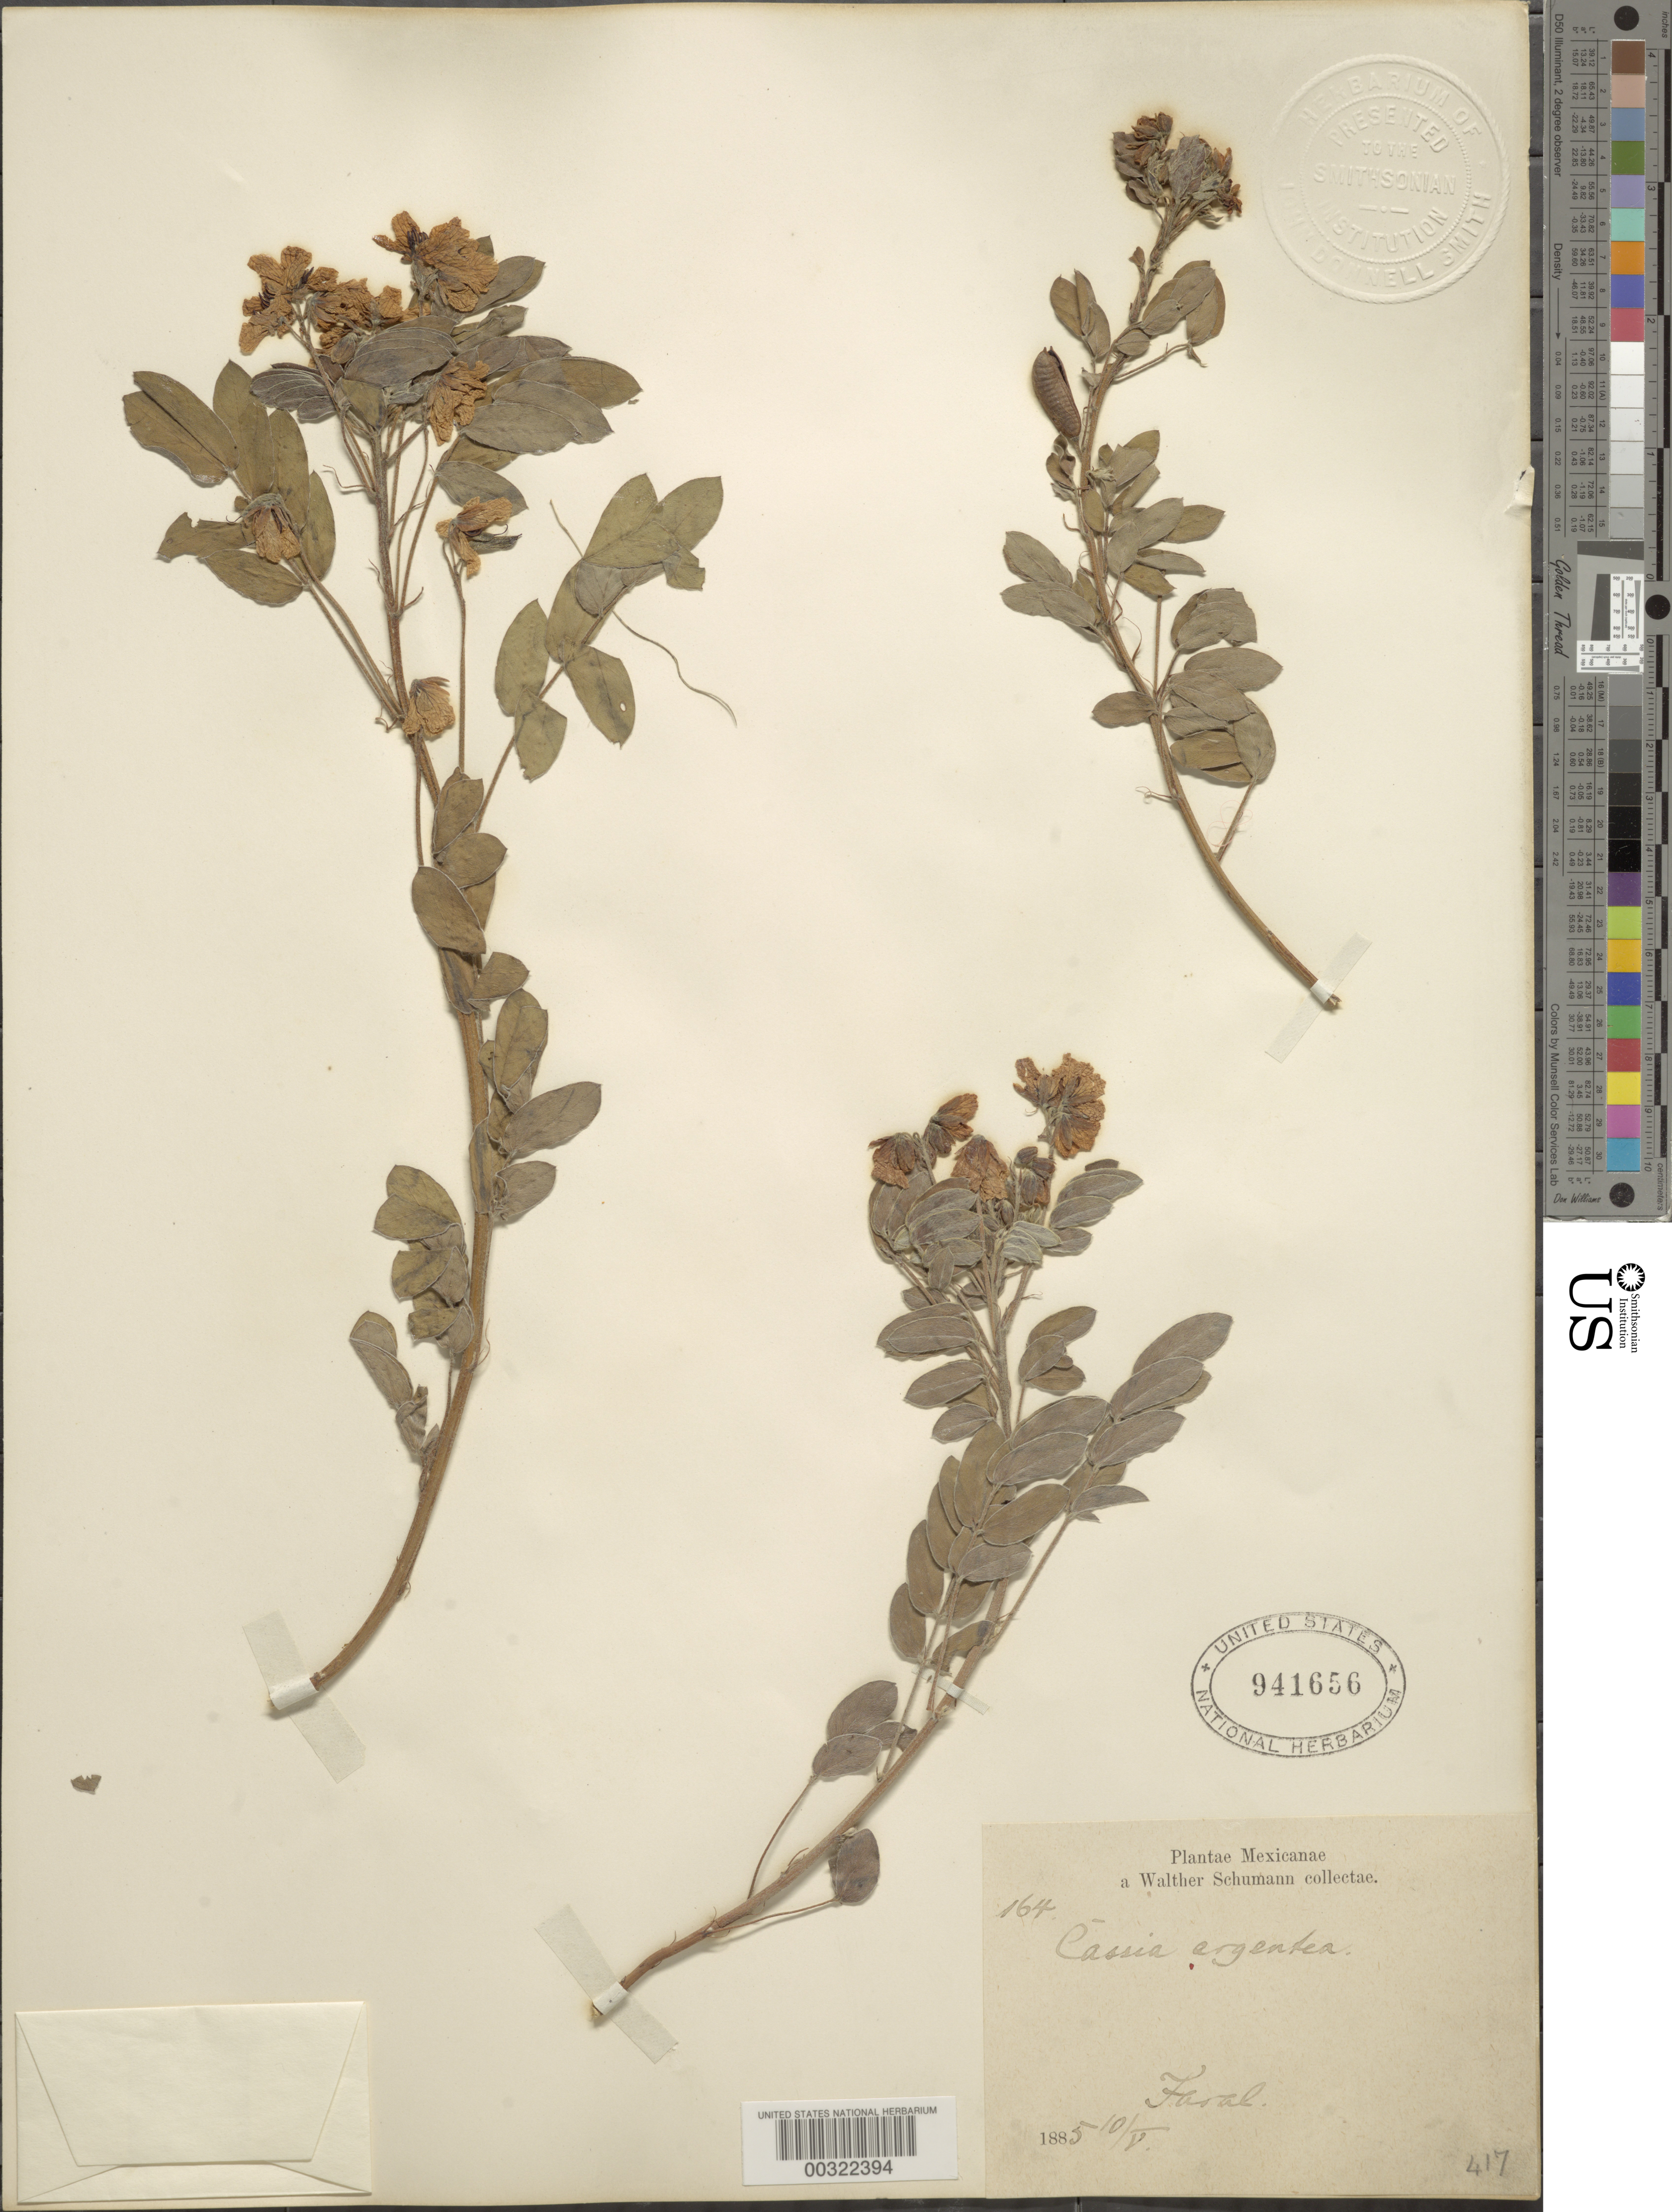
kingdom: Plantae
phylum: Tracheophyta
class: Magnoliopsida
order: Fabales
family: Fabaceae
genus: Senna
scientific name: Senna argentea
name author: (Kunth) H.S. Irwin & Barneby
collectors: W. Schumann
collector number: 164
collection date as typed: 10 May 1885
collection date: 1885-05-10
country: Mexico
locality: Faral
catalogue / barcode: US 941656